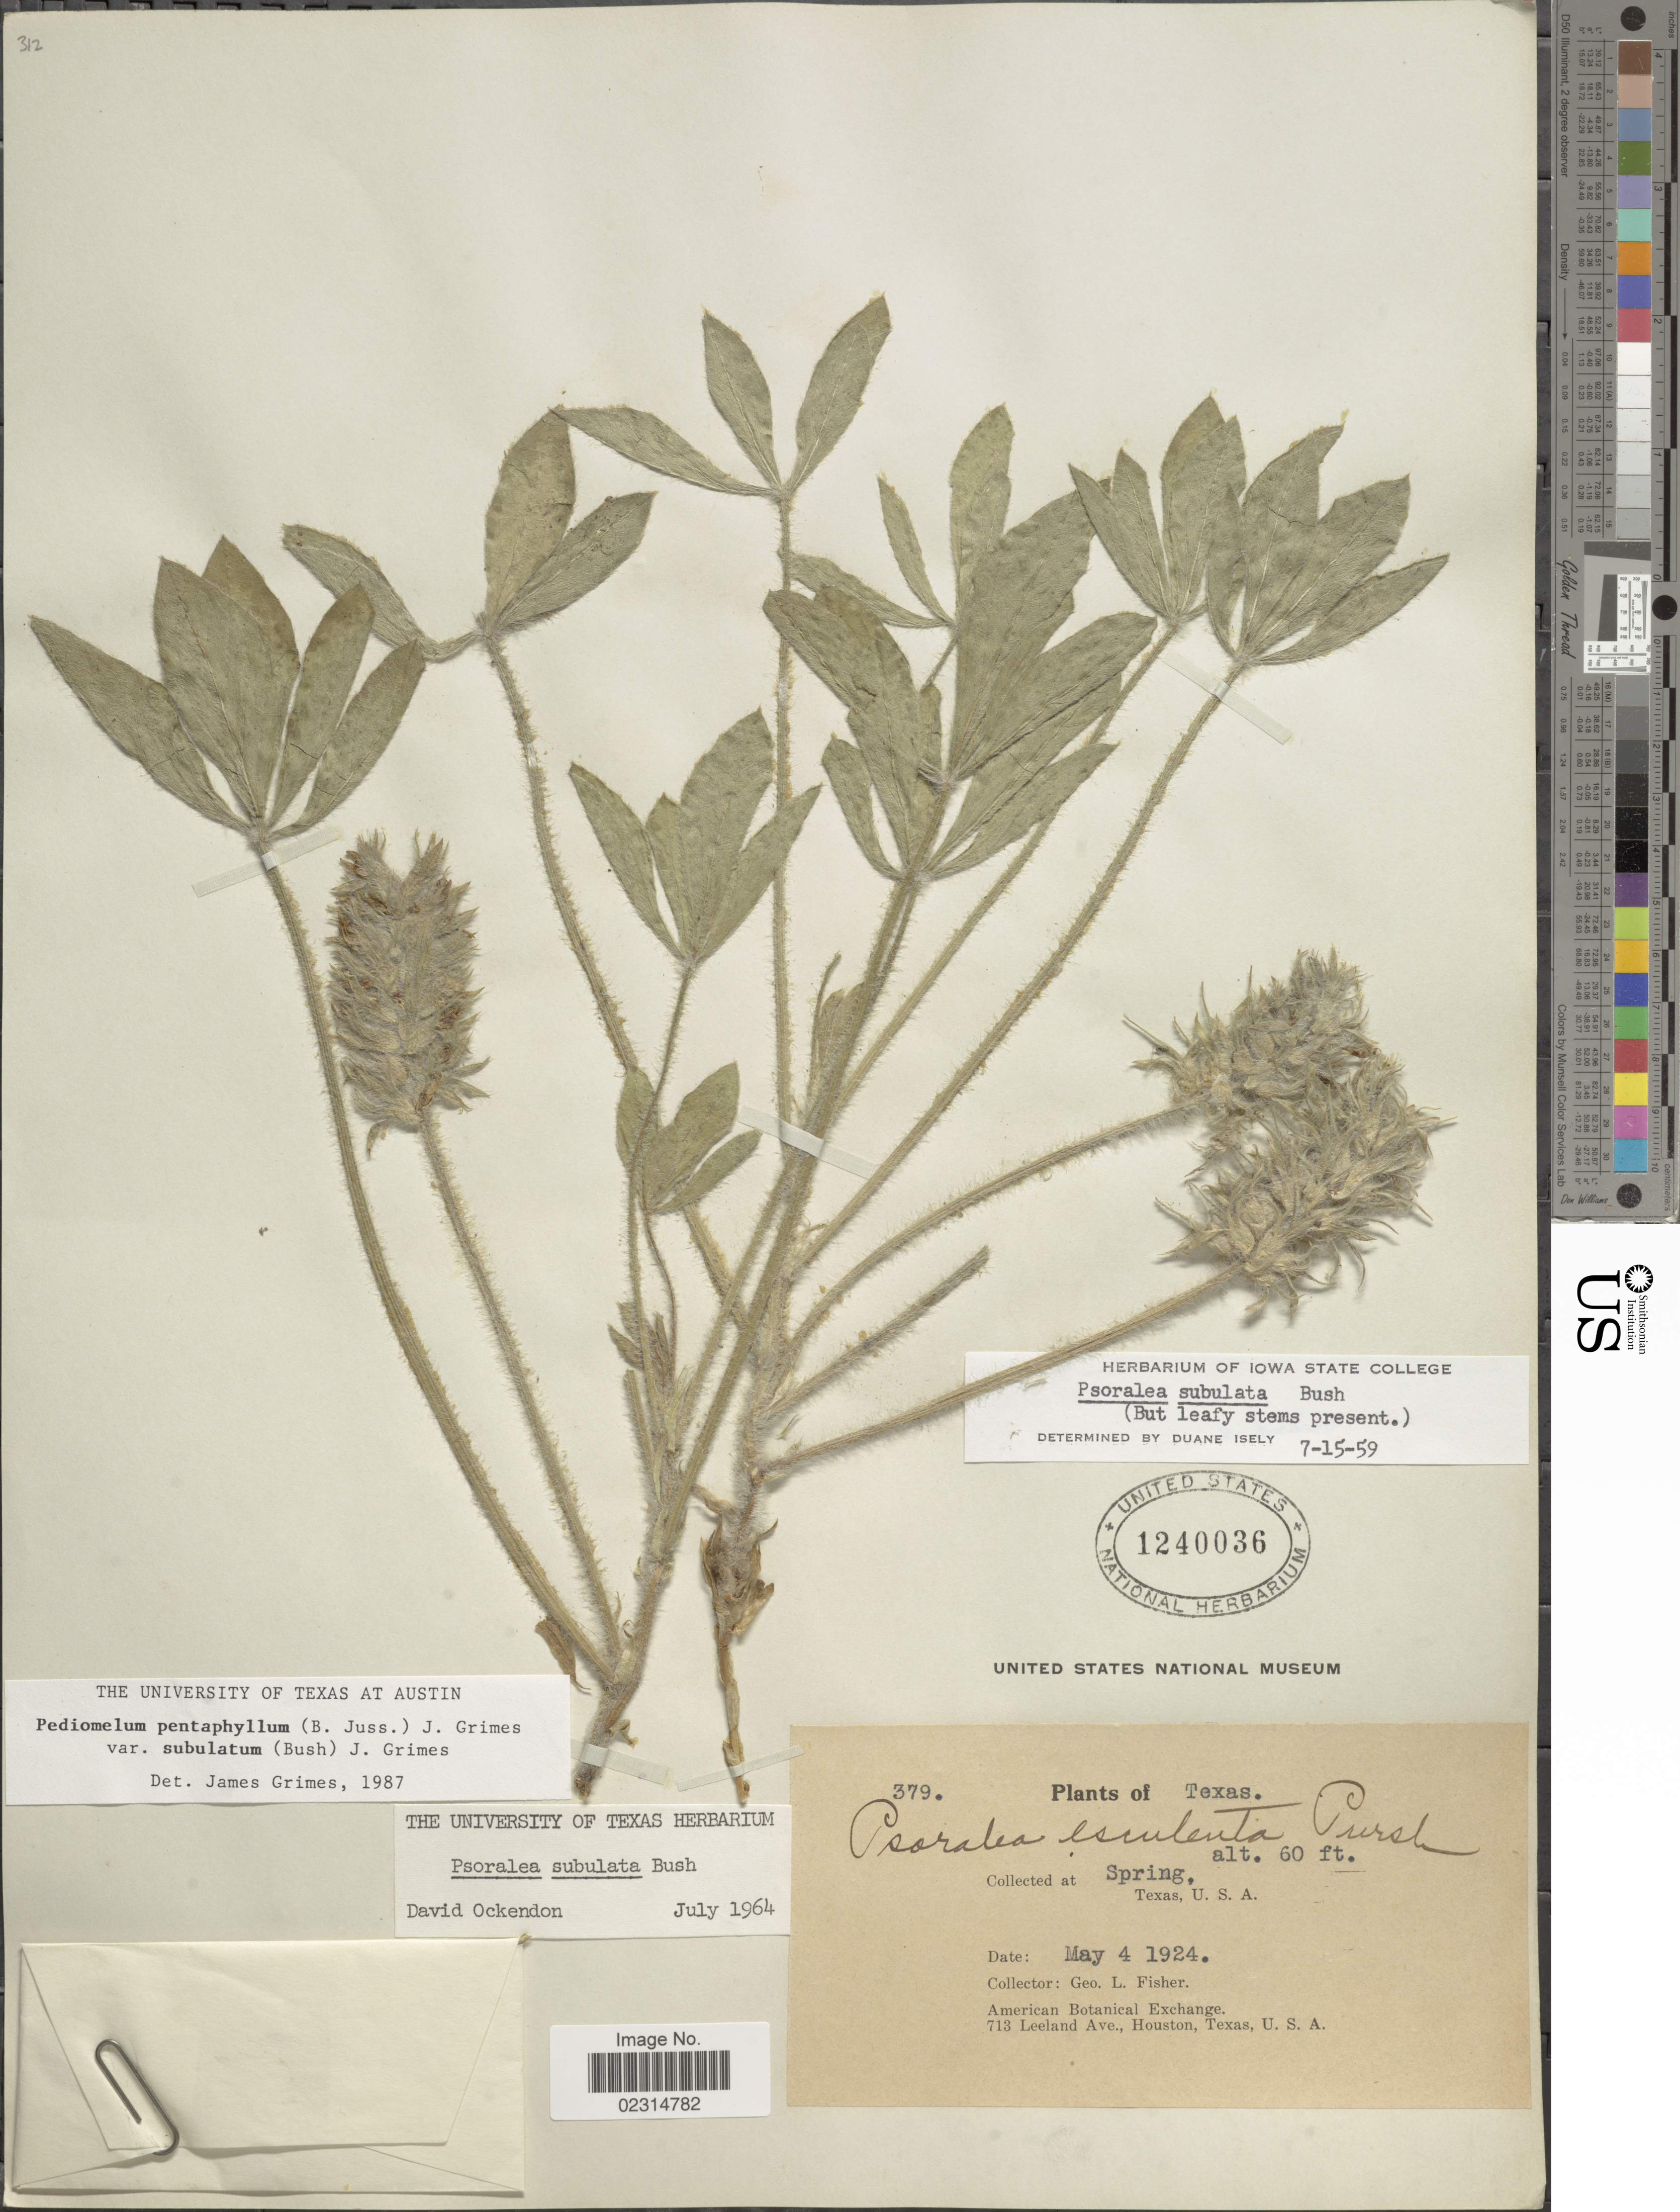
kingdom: Plantae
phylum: Tracheophyta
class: Magnoliopsida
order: Fabales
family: Fabaceae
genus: Pediomelum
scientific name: Pediomelum hypogaeum var. subulatum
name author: (Bush) J.W. Grimes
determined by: Egan, Ashley N., (US), Smithsonian Institution - National Museum of Natural History (UNITED STATES)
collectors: G. L. Fisher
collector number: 379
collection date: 1924-05-04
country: United States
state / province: Texas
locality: Spring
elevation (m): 18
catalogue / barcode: US 1240036